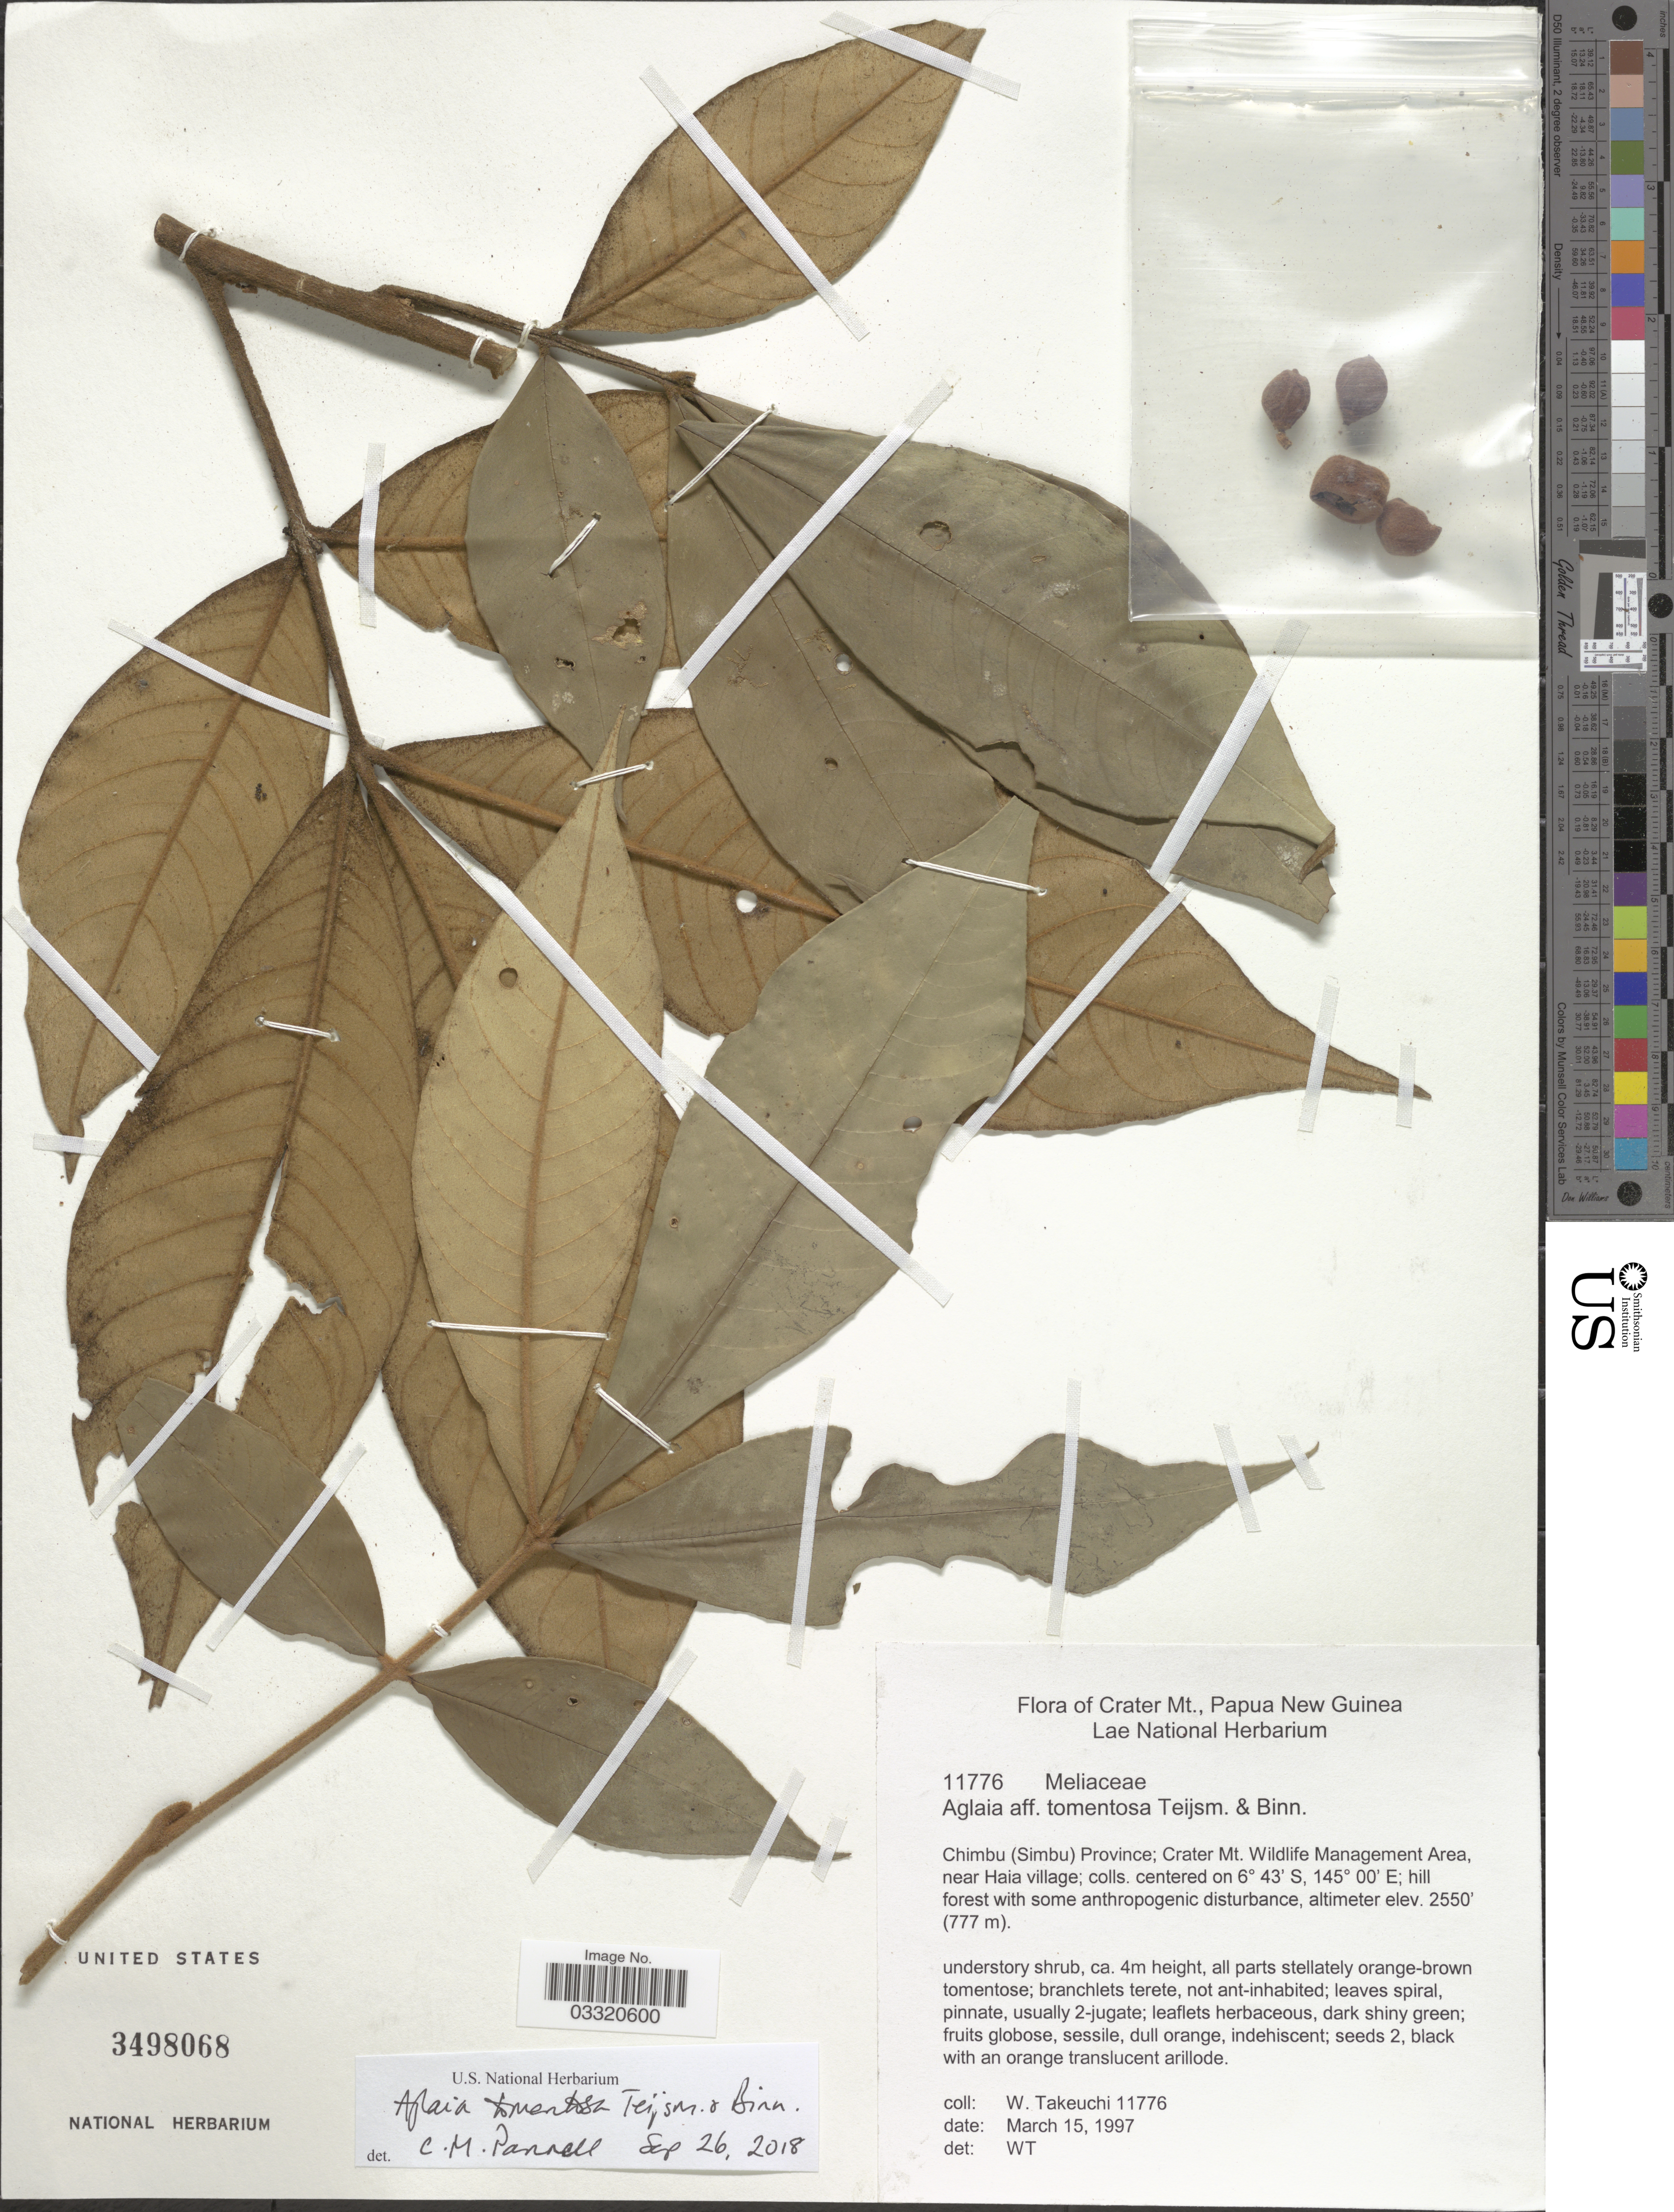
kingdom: Plantae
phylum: Tracheophyta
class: Magnoliopsida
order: Sapindales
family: Meliaceae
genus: Aglaia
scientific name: Aglaia tomentosa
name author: Teijsm. & Binn.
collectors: W. Takeuchi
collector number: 11776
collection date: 1997-03-15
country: Papua New Guinea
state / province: Chimbu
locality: Crater Mt. Chimbu (Simbu) Province; Crater Mt. Wildlife Management Area, near Haia village; colls. centered.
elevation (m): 777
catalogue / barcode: US 3498068